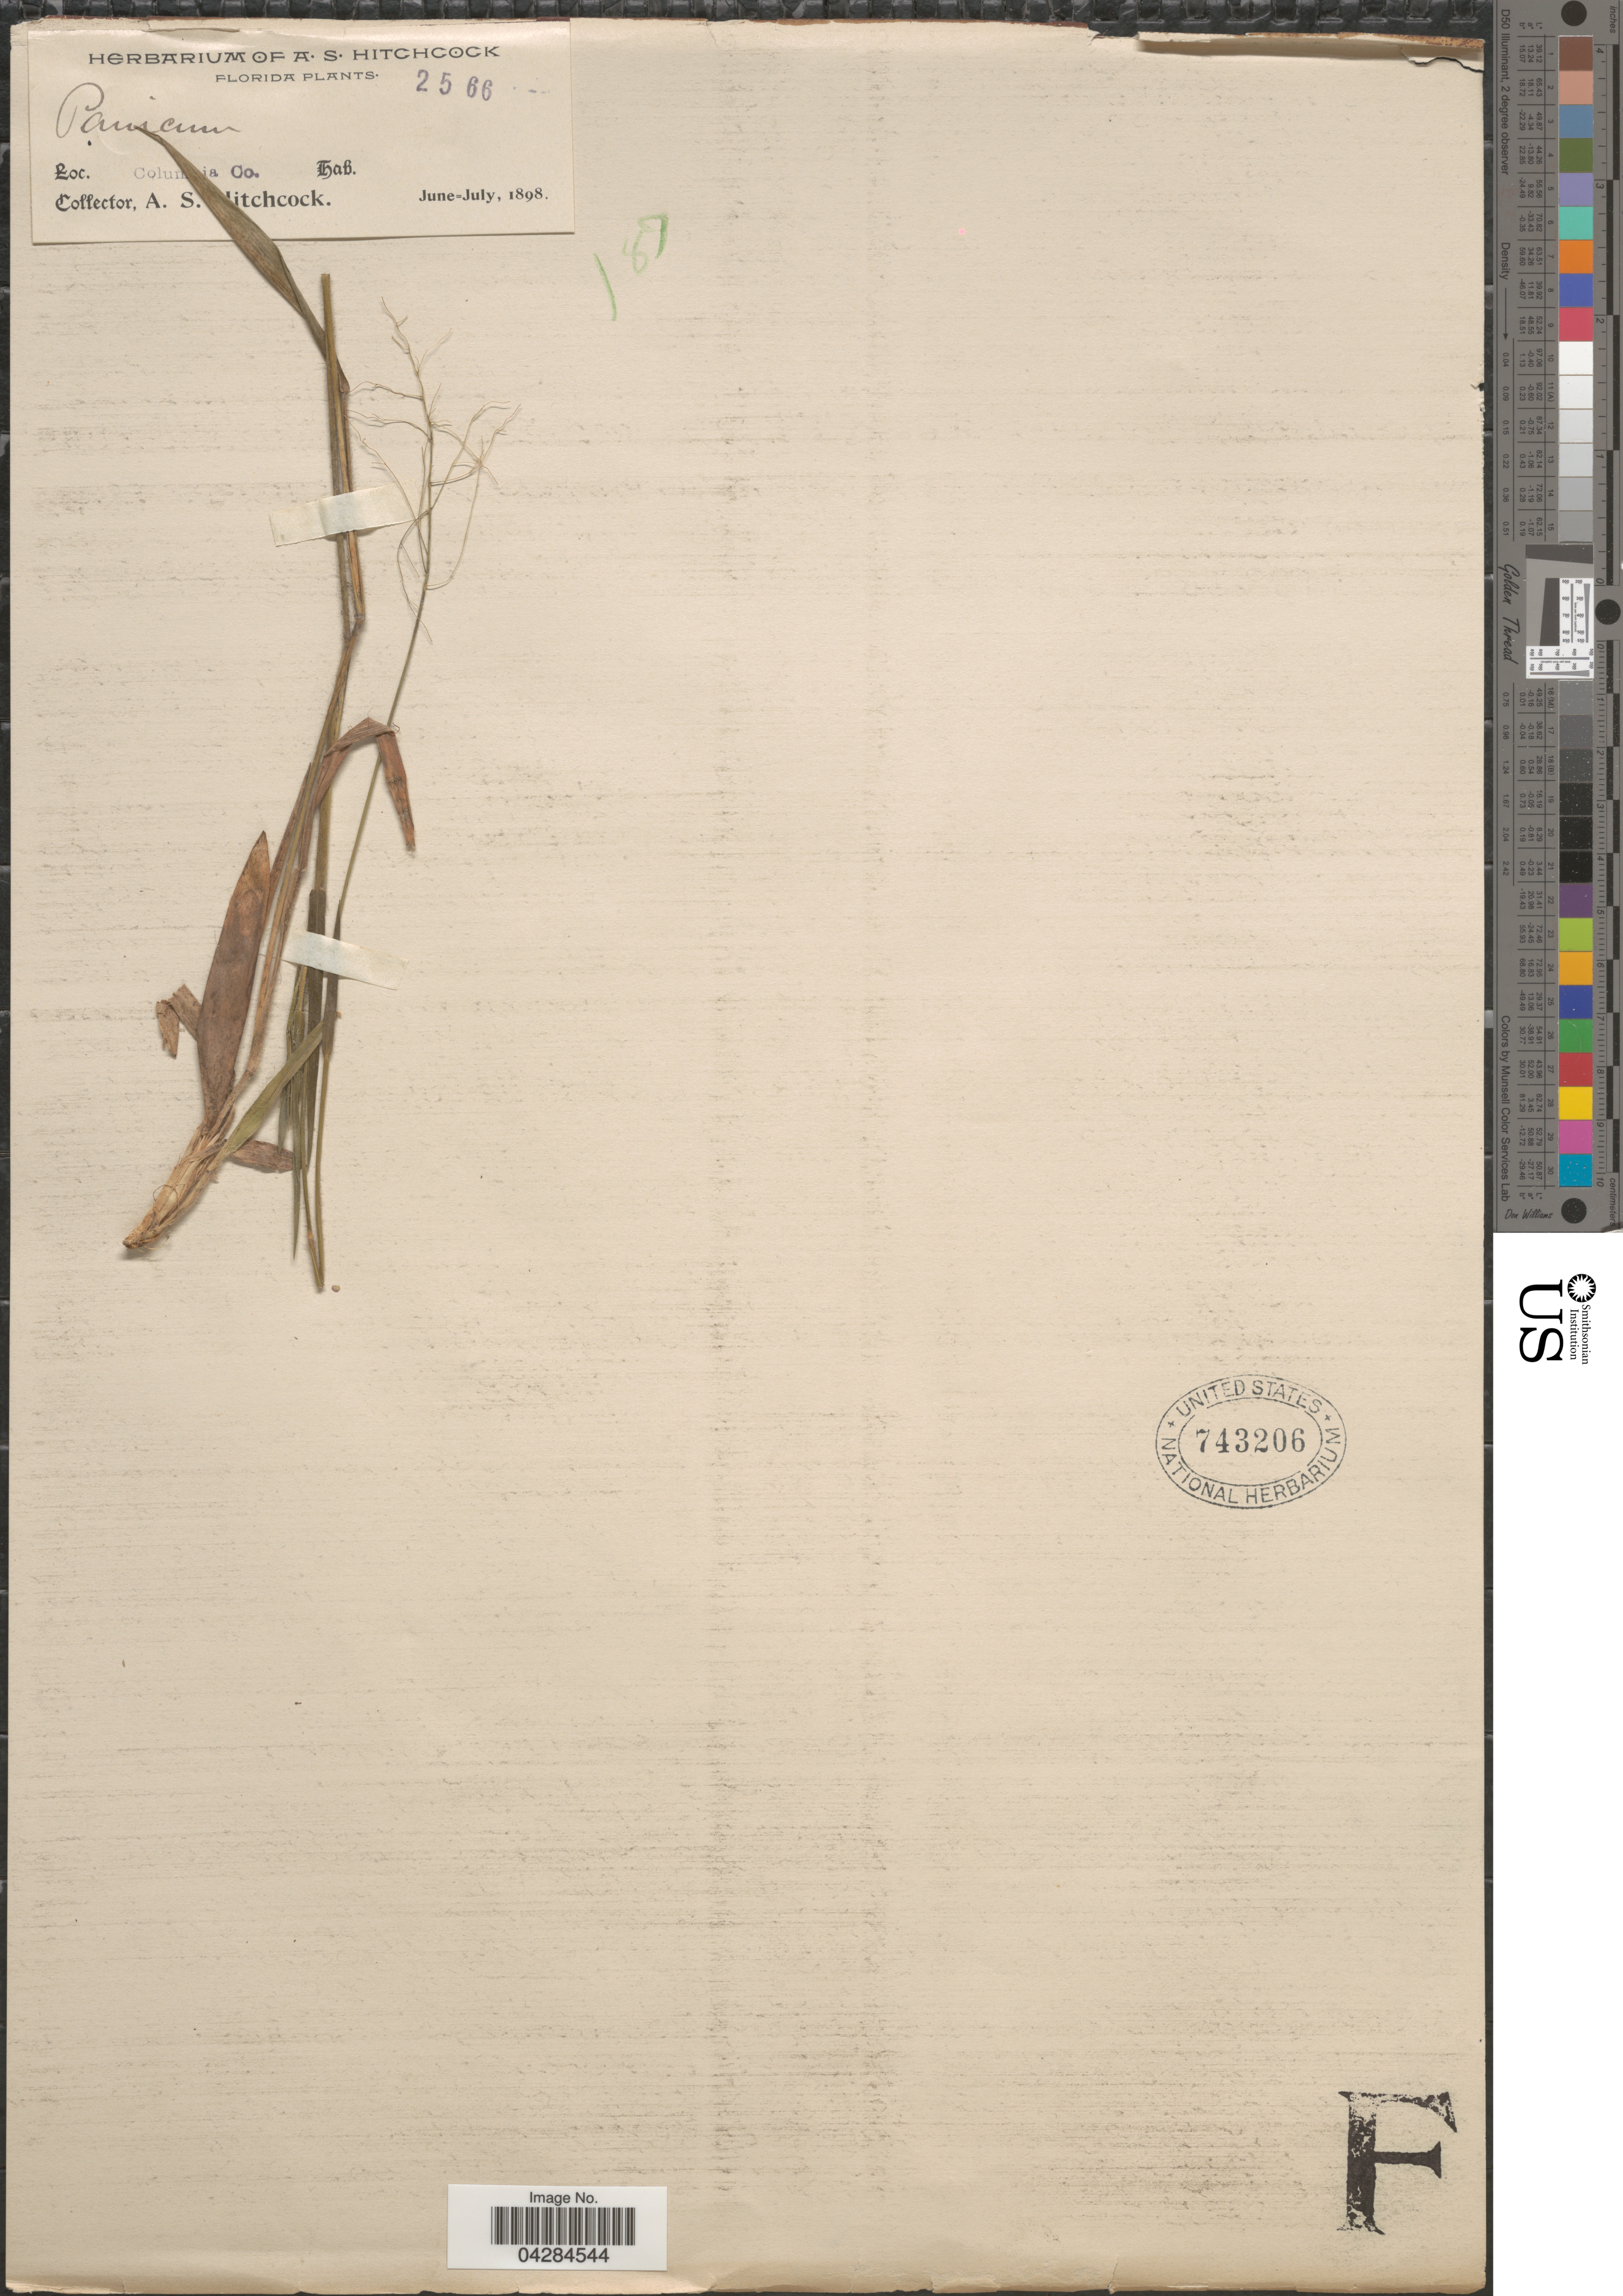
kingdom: Plantae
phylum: Tracheophyta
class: Liliopsida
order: Poales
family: Poaceae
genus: Dichanthelium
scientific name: Dichanthelium ovale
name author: (Elliott) Gould & C.A. Clark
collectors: A. S. Hitchcock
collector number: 2566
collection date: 1898-06/1898-07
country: United States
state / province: Florida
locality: Columbia Co.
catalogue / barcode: US 743206